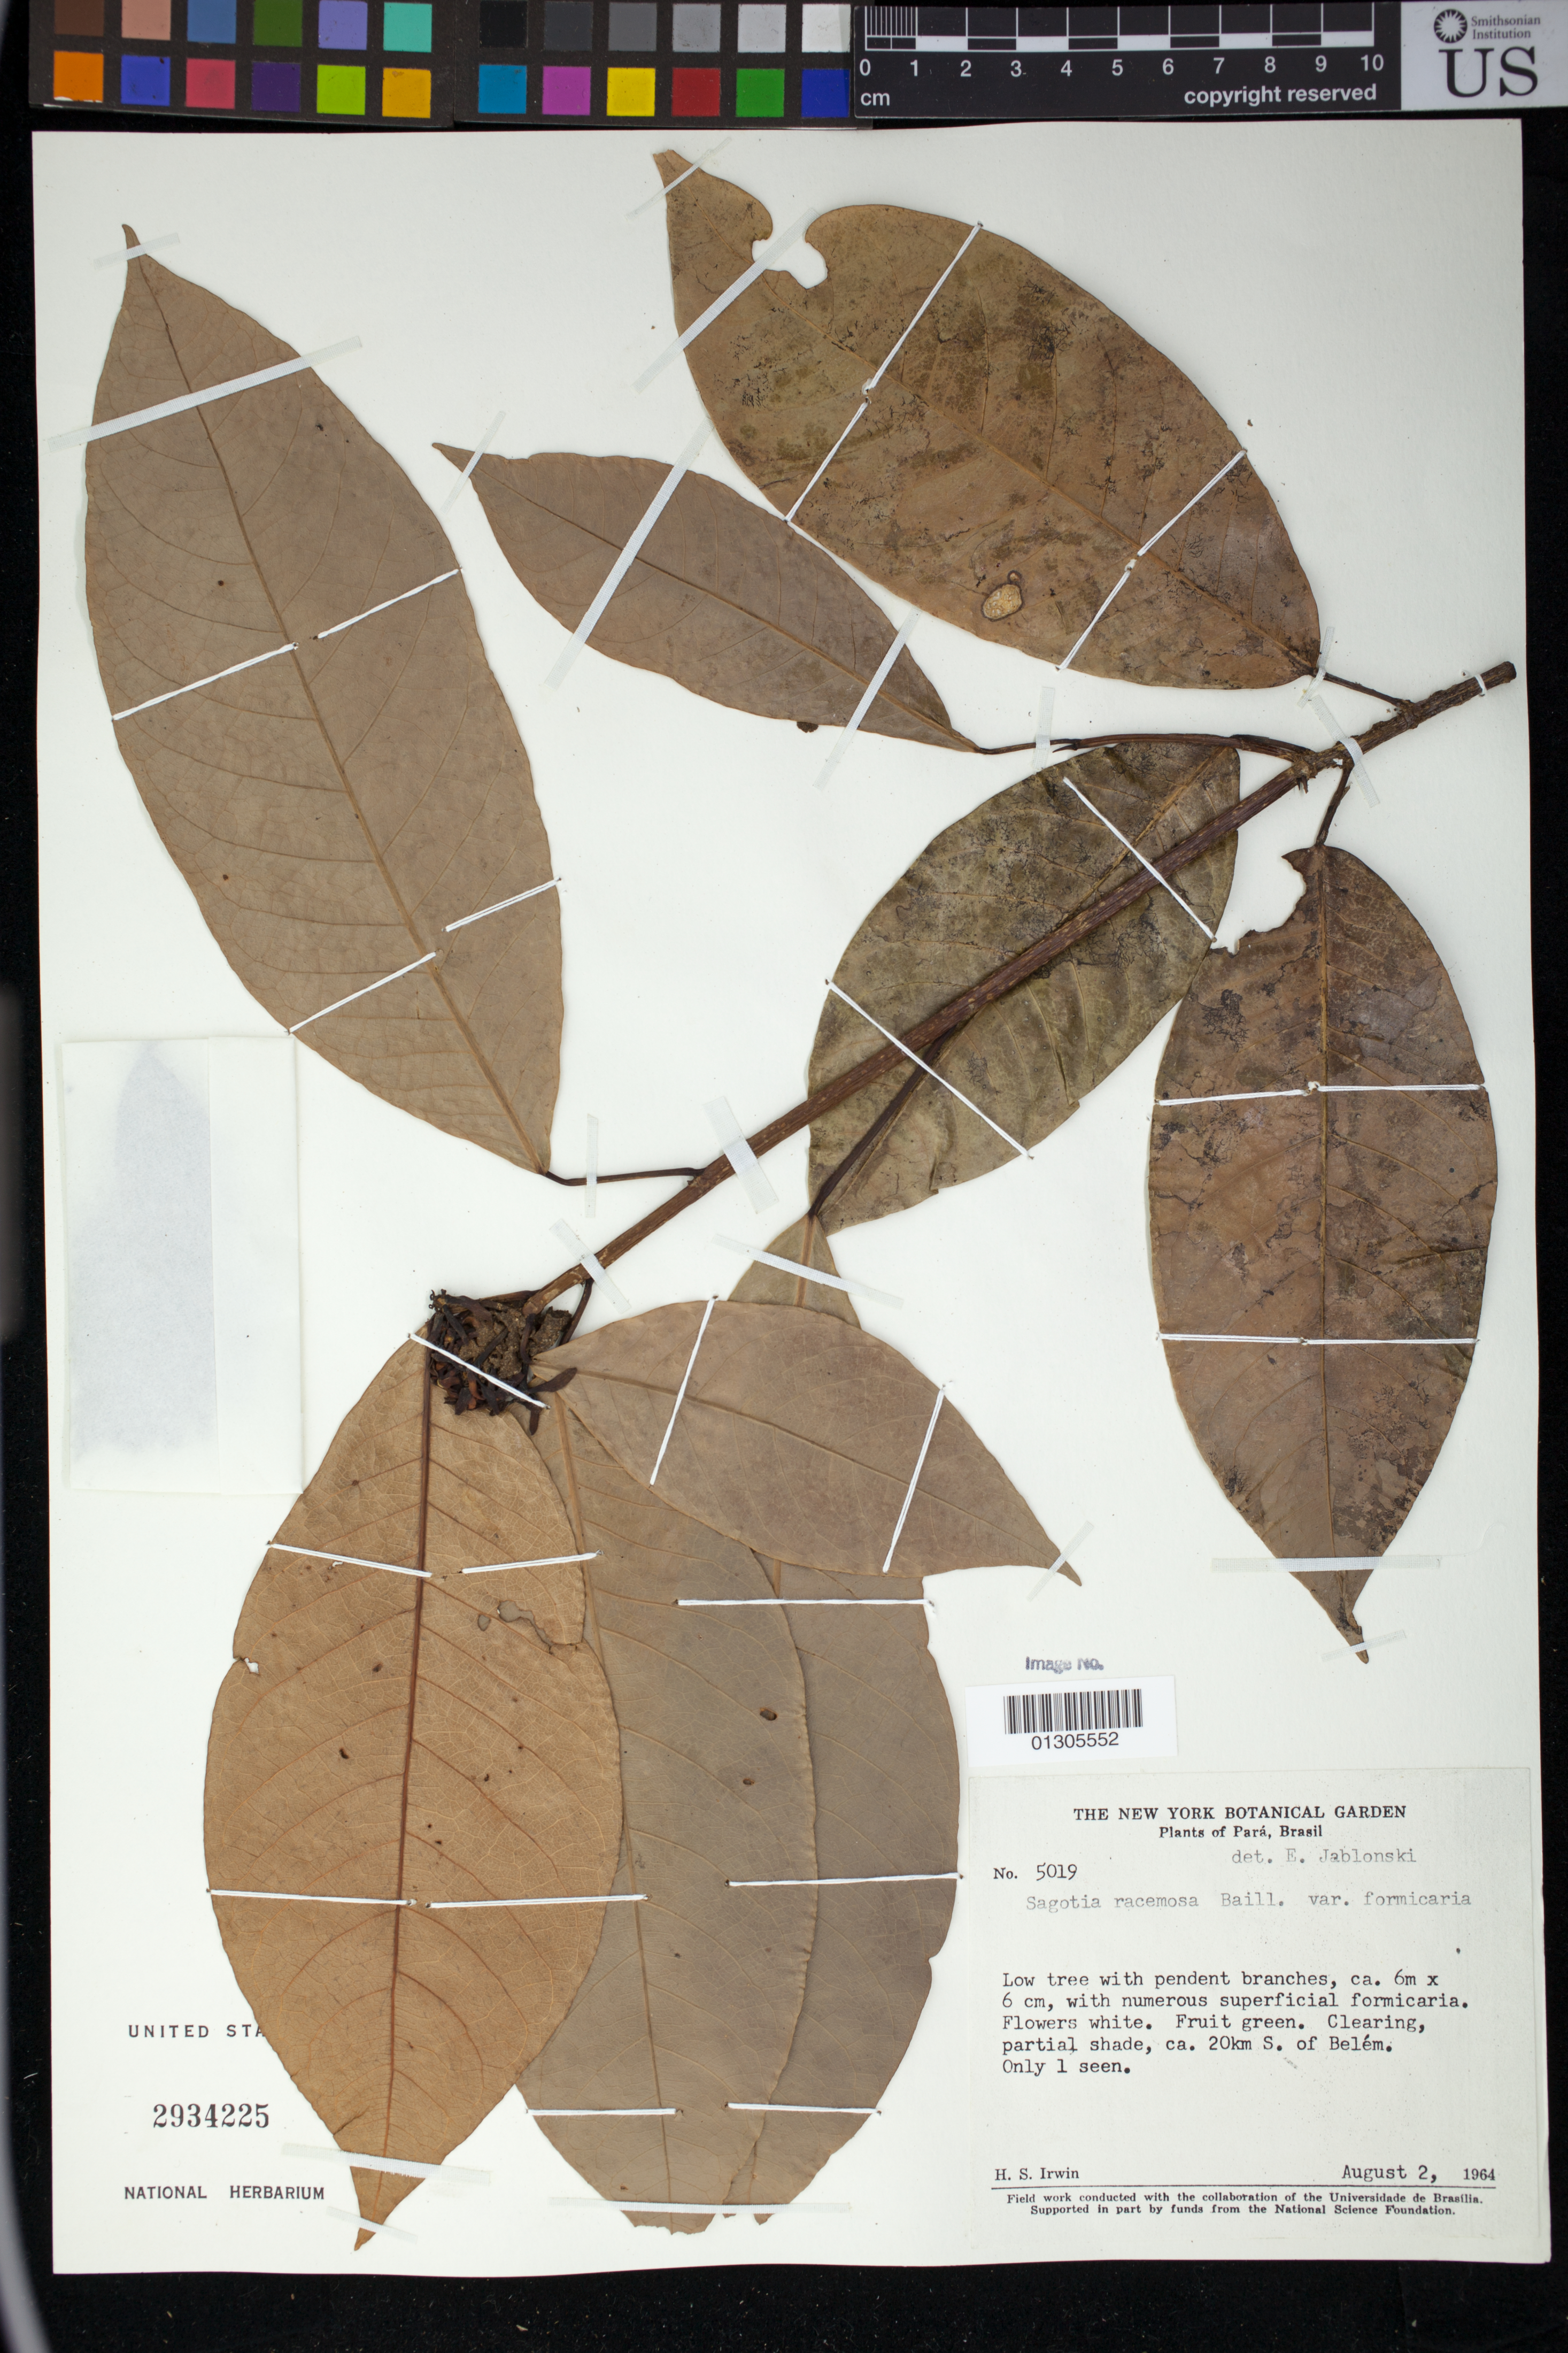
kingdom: Plantae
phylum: Tracheophyta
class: Magnoliopsida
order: Malpighiales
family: Euphorbiaceae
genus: Sagotia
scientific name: Sagotia racemosa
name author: Baill.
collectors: H. Irwin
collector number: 5019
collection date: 1964-08-02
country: Brazil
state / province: Para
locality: ca. 20 km S. of Belem.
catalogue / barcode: US 2934225